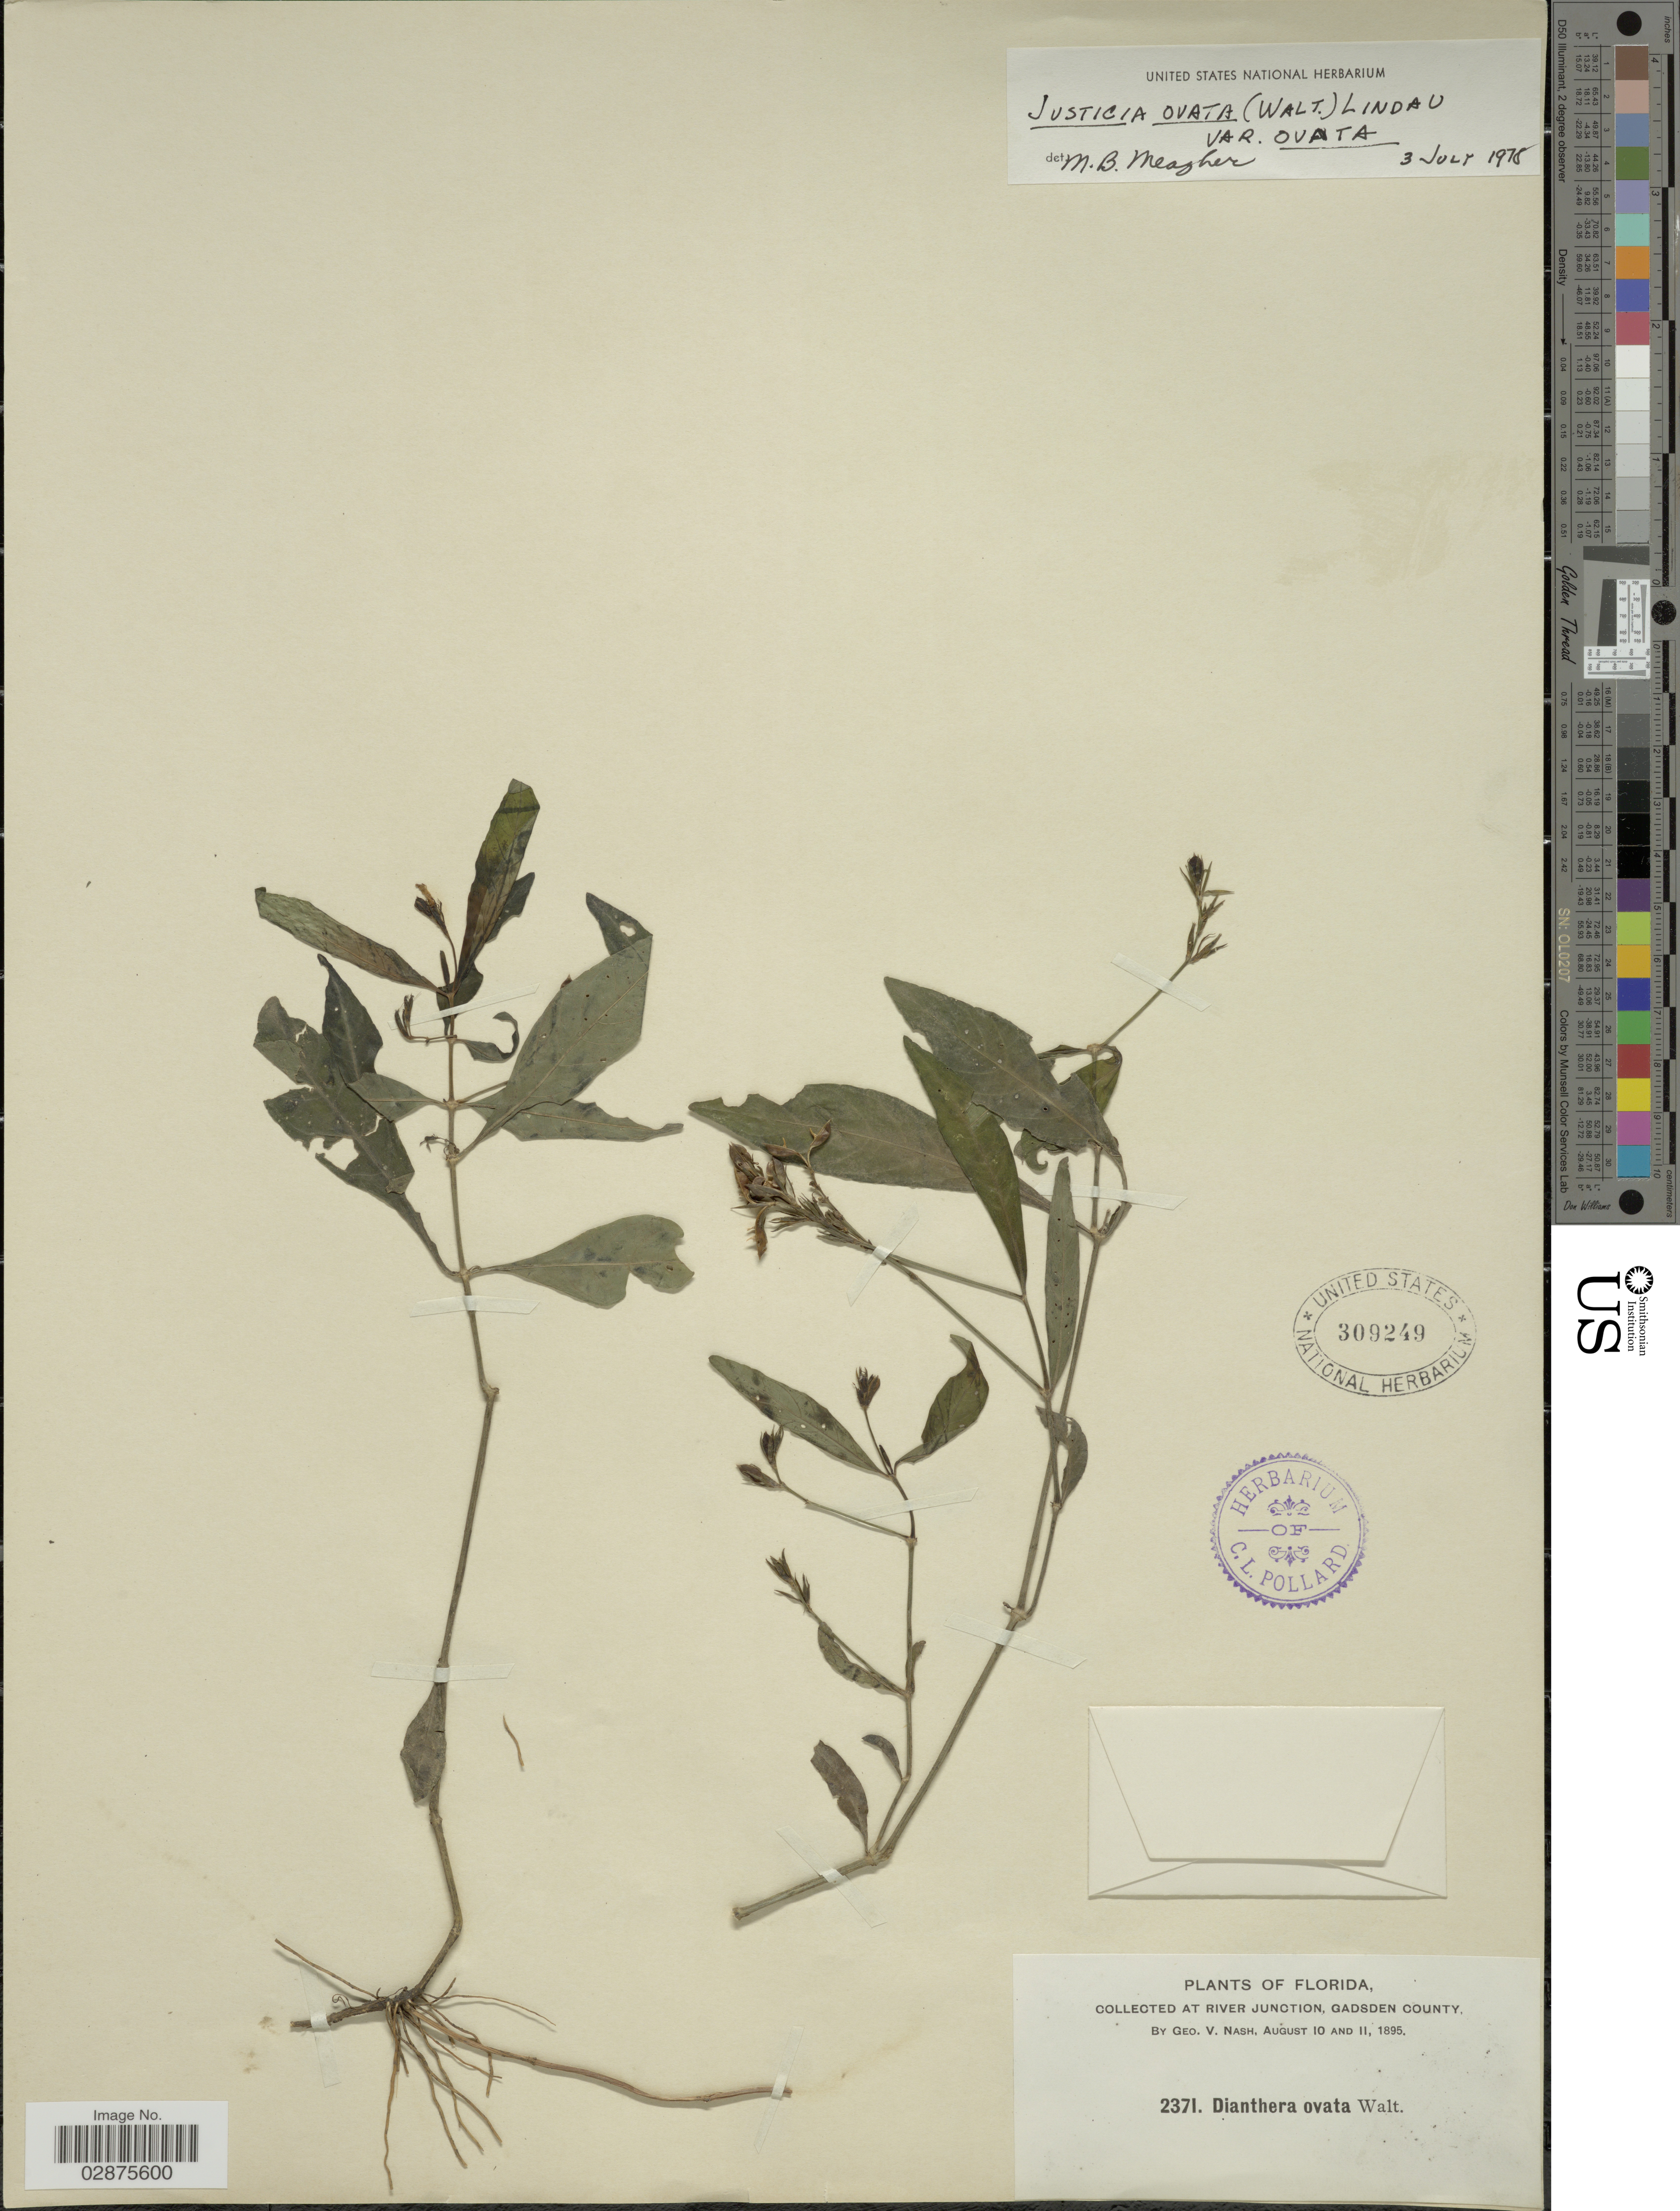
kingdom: Plantae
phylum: Tracheophyta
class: Magnoliopsida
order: Lamiales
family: Acanthaceae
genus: Justicia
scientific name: Justicia ovata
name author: E. Mey.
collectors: G. V. Nash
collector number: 2371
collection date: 1895-08-10/1895-08-11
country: United States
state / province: Florida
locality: River Junction, Gadsden county.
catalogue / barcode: US 309249